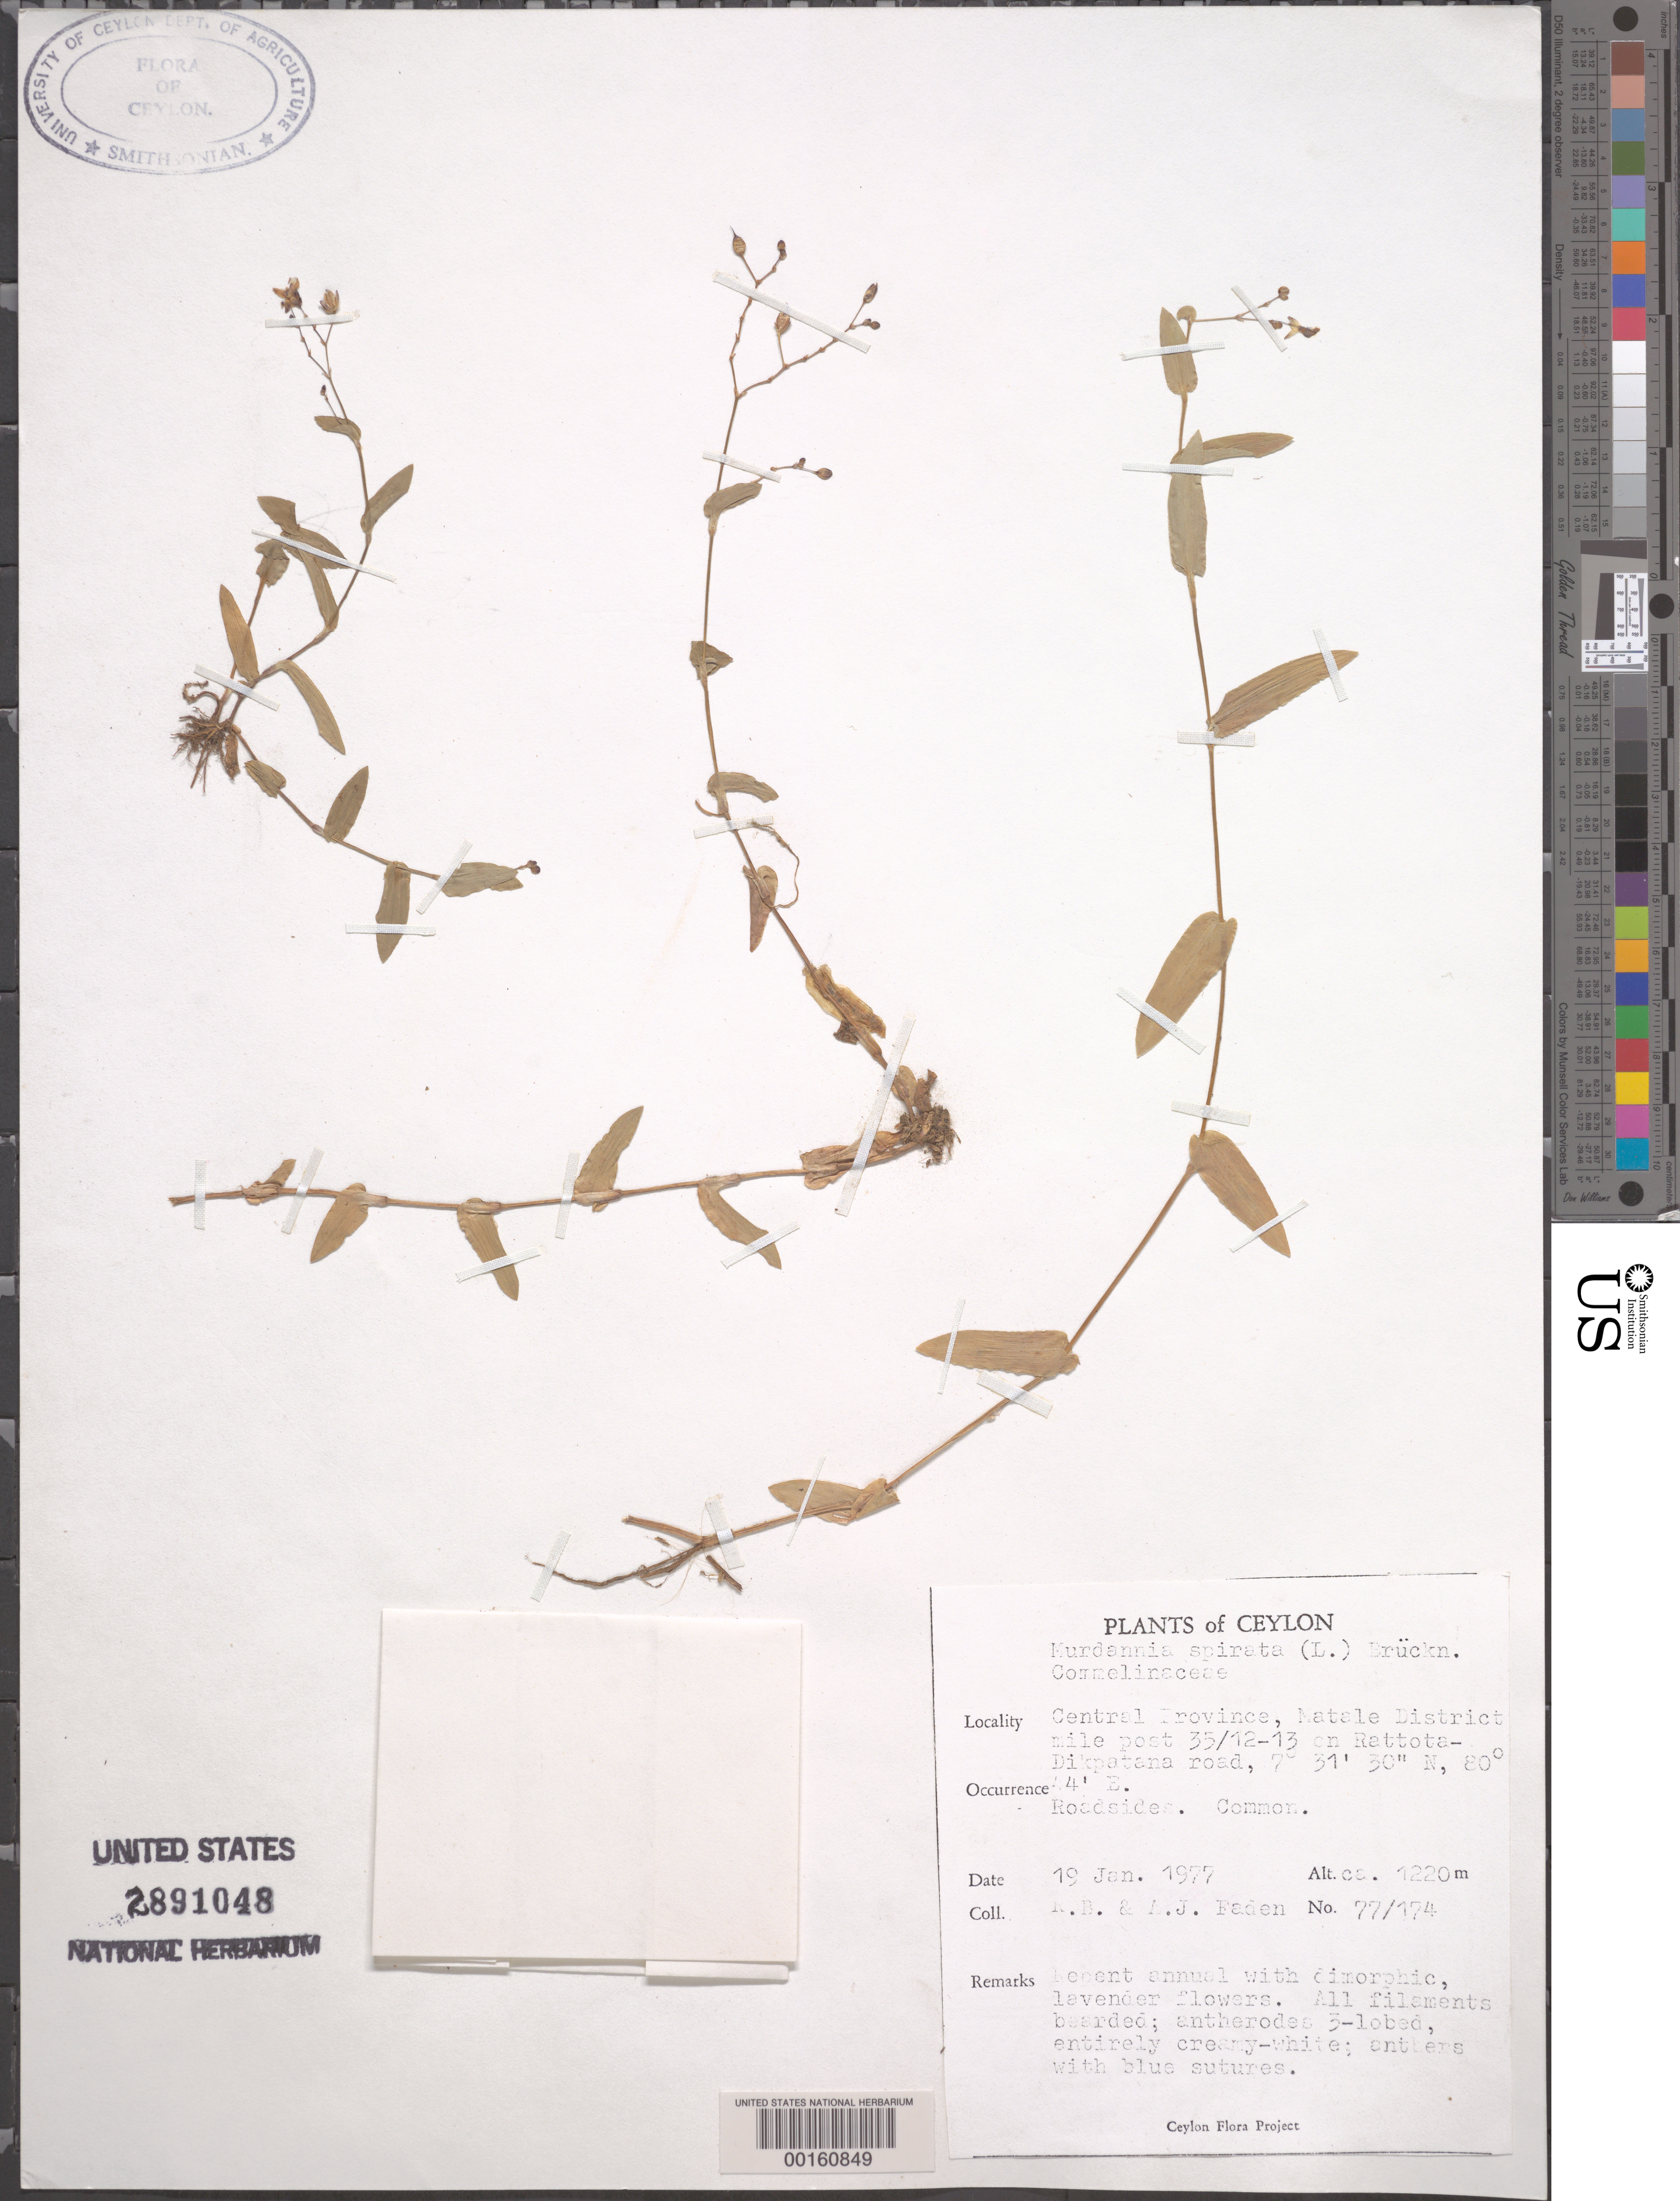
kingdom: Plantae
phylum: Tracheophyta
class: Liliopsida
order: Commelinales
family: Commelinaceae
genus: Murdannia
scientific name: Murdannia spirata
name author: (L.) G. Brückn.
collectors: R. B. Faden & A. J. Faden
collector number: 77/174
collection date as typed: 19 Jan 1977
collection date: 1977-01-19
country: Sri Lanka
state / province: Central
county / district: Matale Dist.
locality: Ratttota-dikpatana road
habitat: Roadsides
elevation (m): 1220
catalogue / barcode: US 2891048